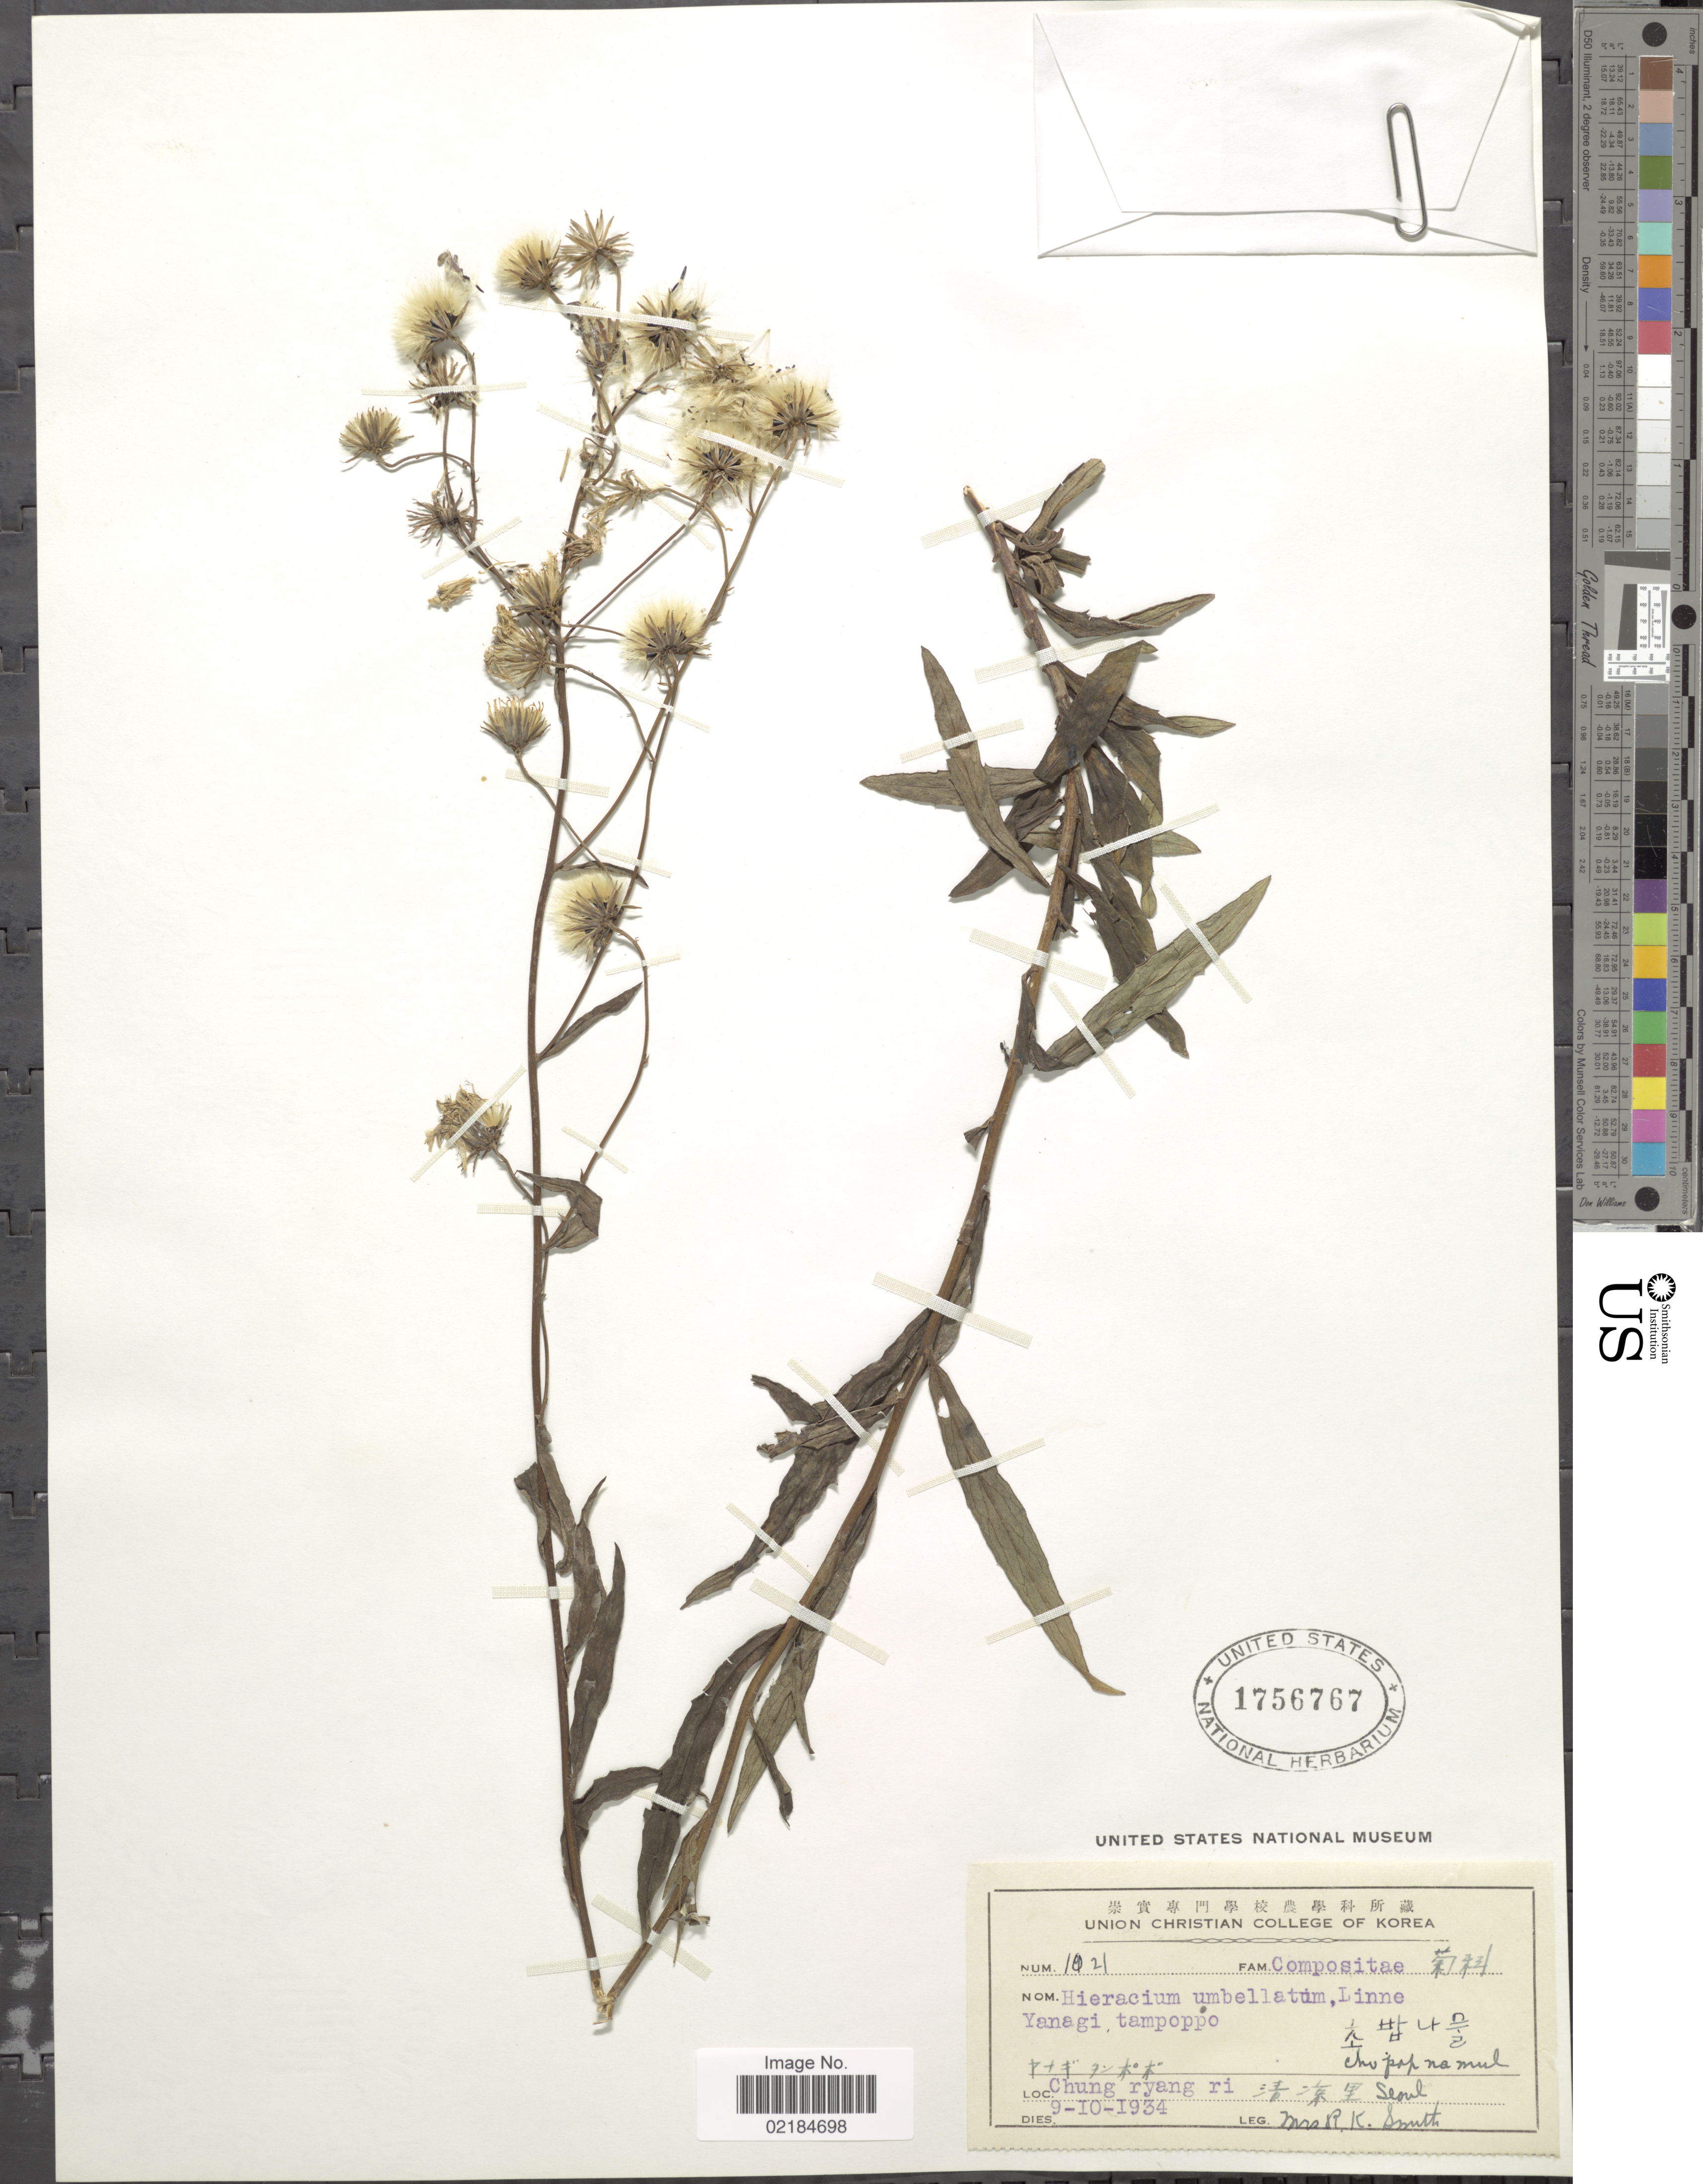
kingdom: Plantae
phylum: Tracheophyta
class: Magnoliopsida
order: Asterales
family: Asteraceae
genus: Hieracium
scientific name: Hieracium umbellatum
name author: L.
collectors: R. Smith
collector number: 1021*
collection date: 1934-10-09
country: South Korea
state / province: Seoul Special City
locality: Chung ryang ri, Seoul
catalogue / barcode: US 1756767